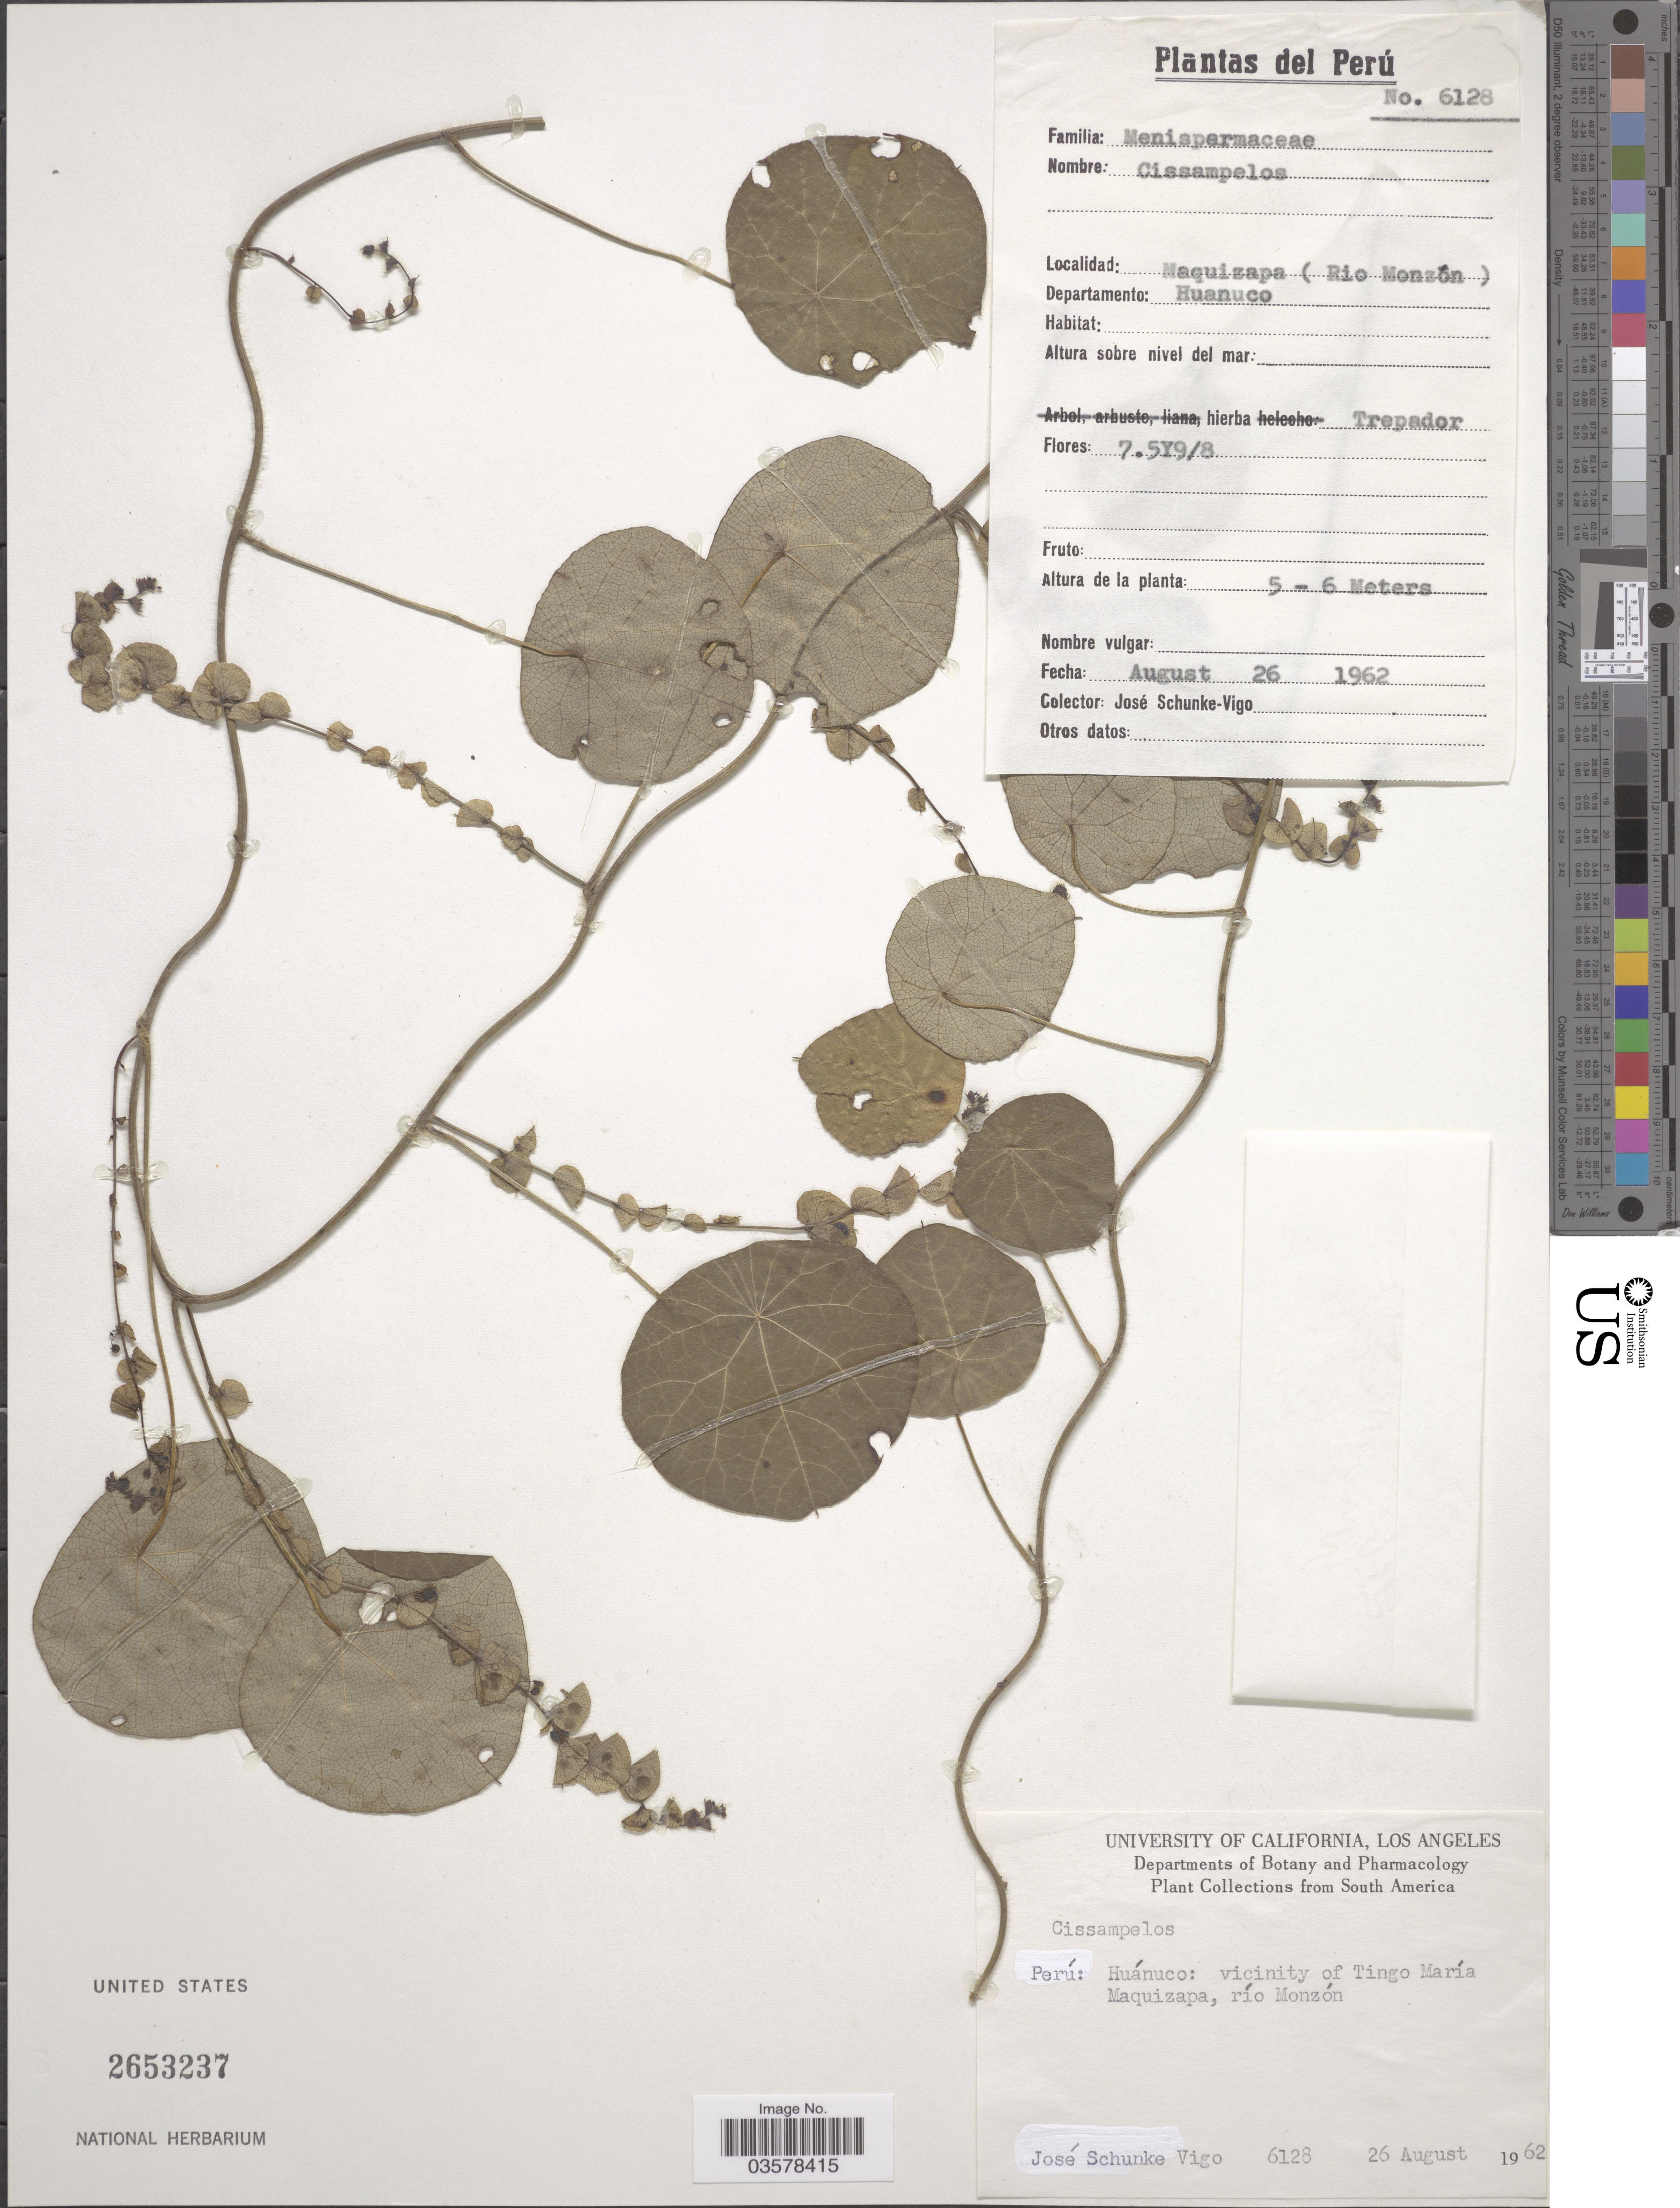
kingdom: Plantae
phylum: Tracheophyta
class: Magnoliopsida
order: Ranunculales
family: Menispermaceae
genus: Cissampelos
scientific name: Cissampelos sp.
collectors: J. Schunke Vigo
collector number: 6128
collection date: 1962-08-26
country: Peru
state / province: Huánuco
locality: Vicinity of Tingo María. Maquizapa, río Monzón. Departamento: Huanuco.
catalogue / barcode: US 2653237